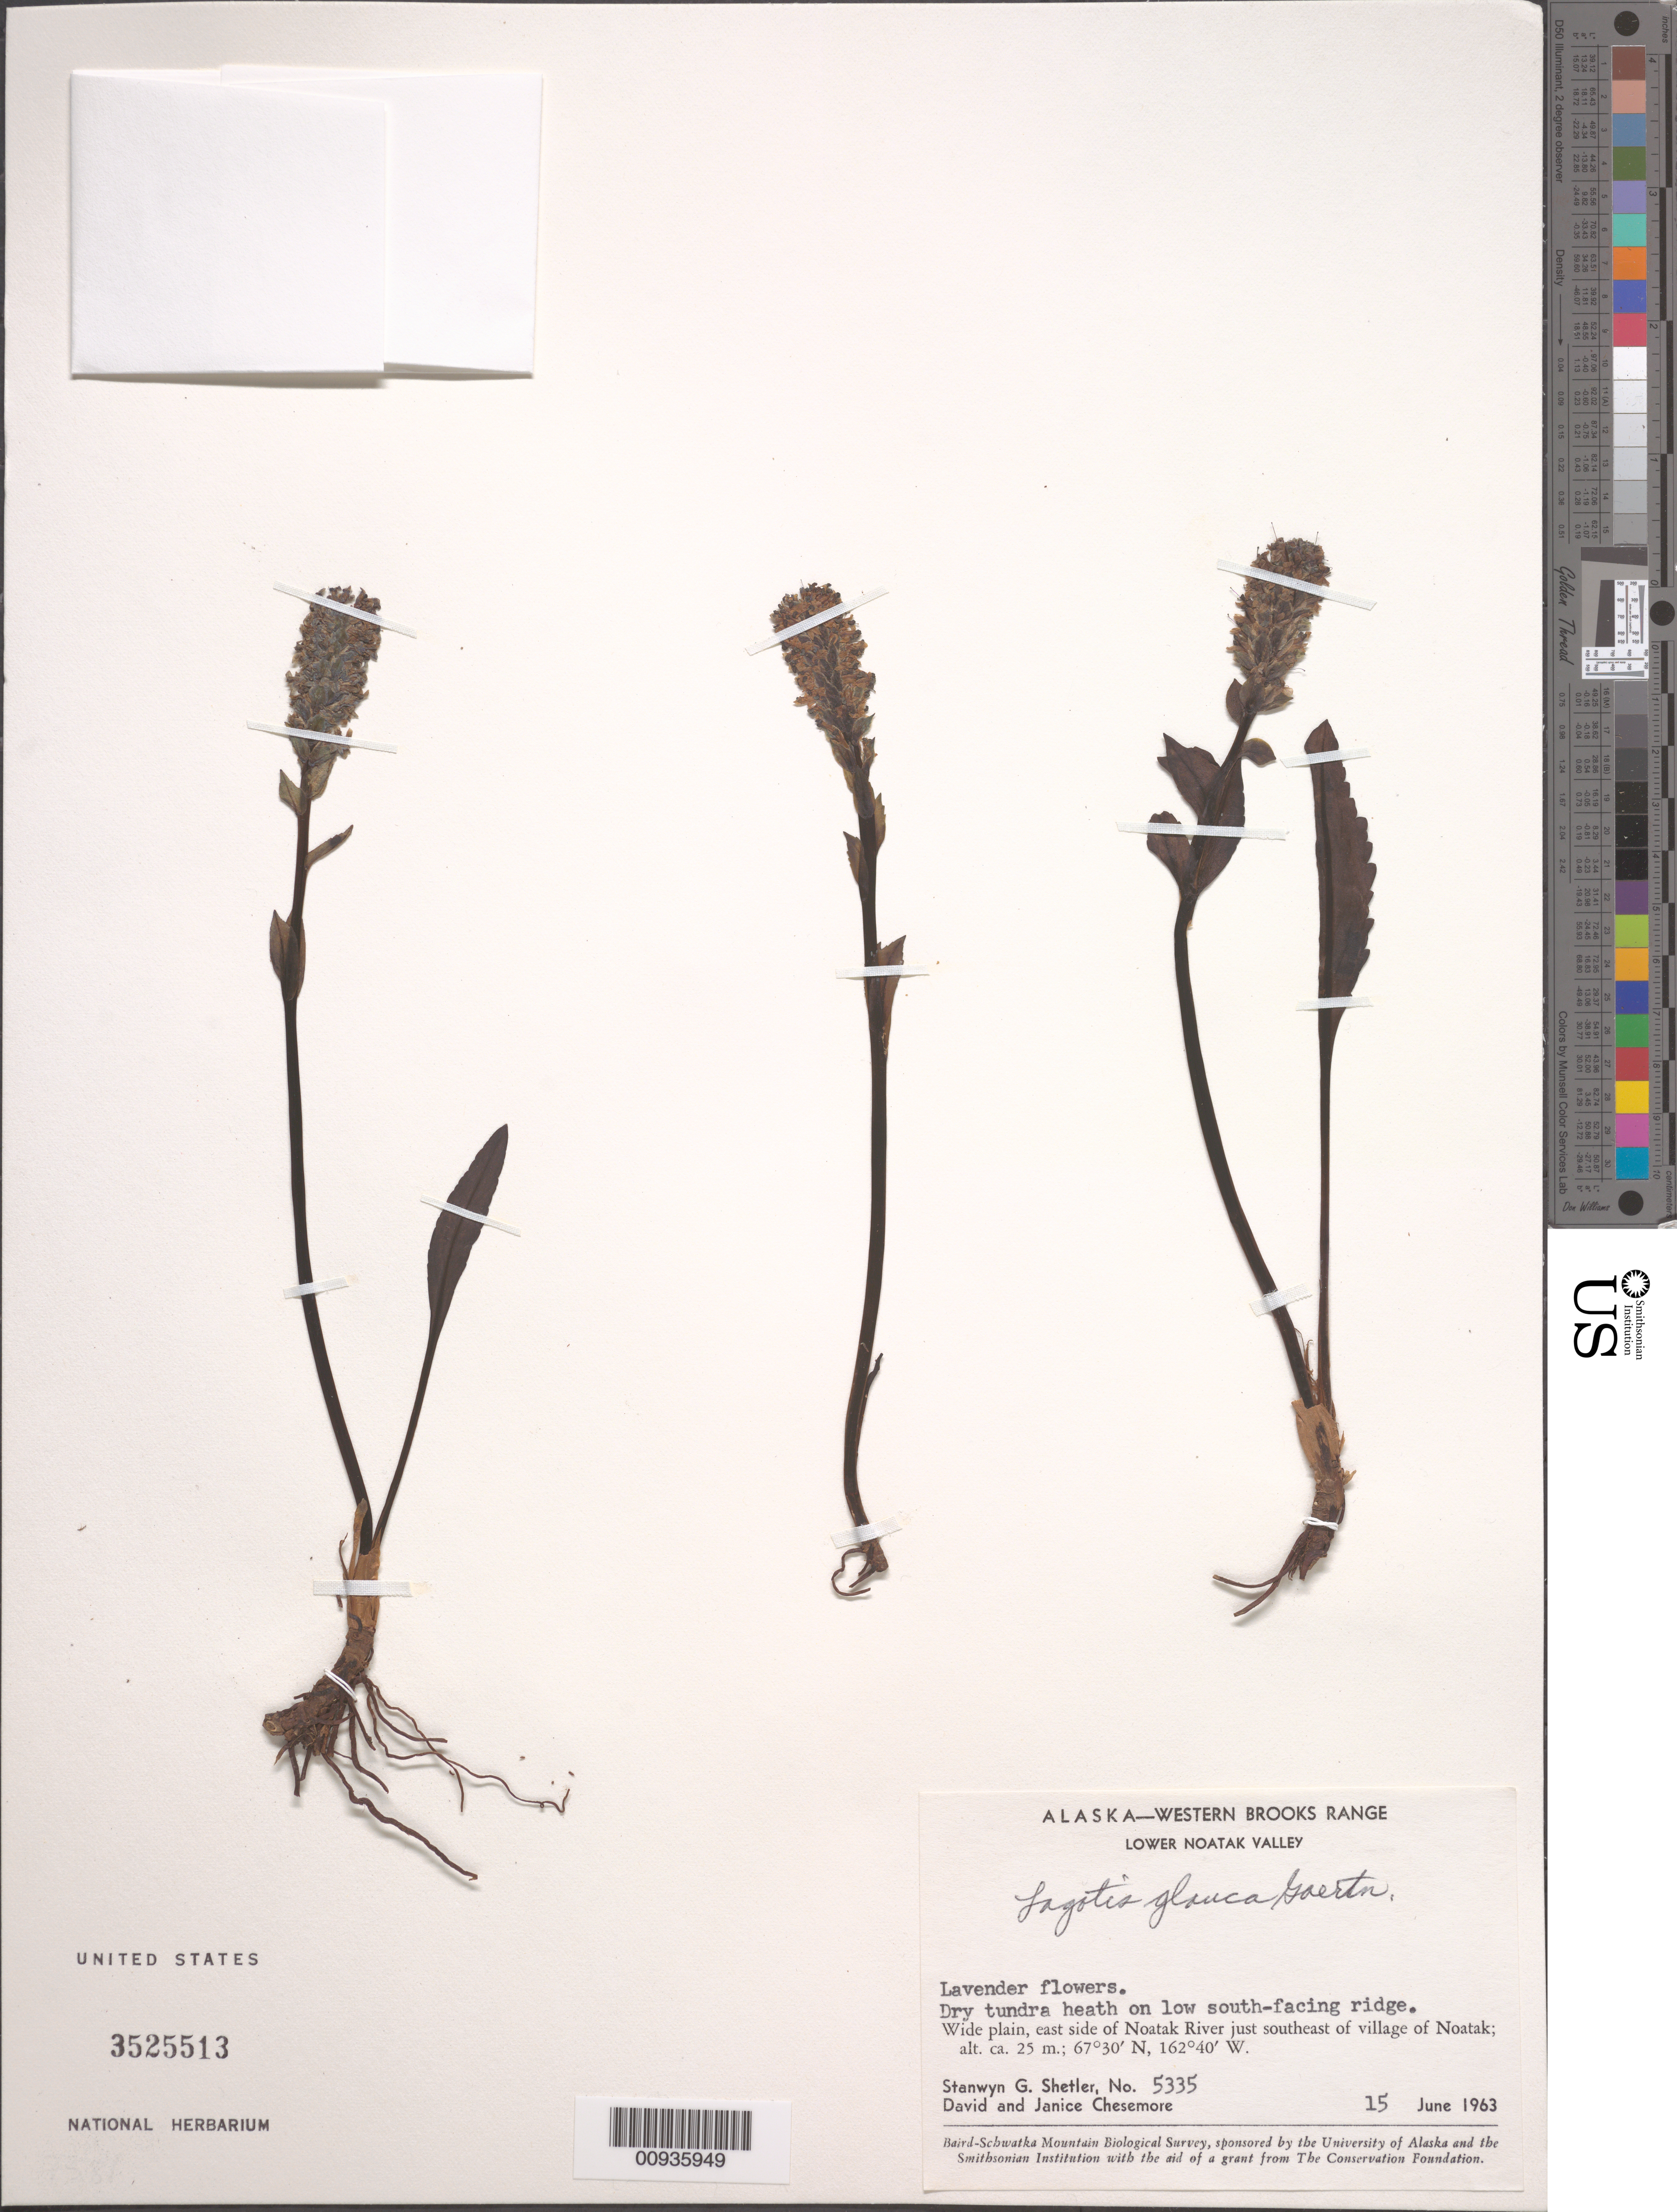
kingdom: Plantae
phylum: Tracheophyta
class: Magnoliopsida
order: Lamiales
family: Plantaginaceae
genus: Lagotis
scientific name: Lagotis glauca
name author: Gaertn.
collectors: S. Shetler, D. Chesemore & J. Chesemore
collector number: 5335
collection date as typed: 15 Jun 1963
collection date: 1963-06-15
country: United States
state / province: Alaska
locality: East side of Noatak River just southeast of village of Noatak. Western Brooks Range, Lower Noatak Valley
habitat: Wide plain. Dry tundra heath on low south facing ridge.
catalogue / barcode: US 3525513